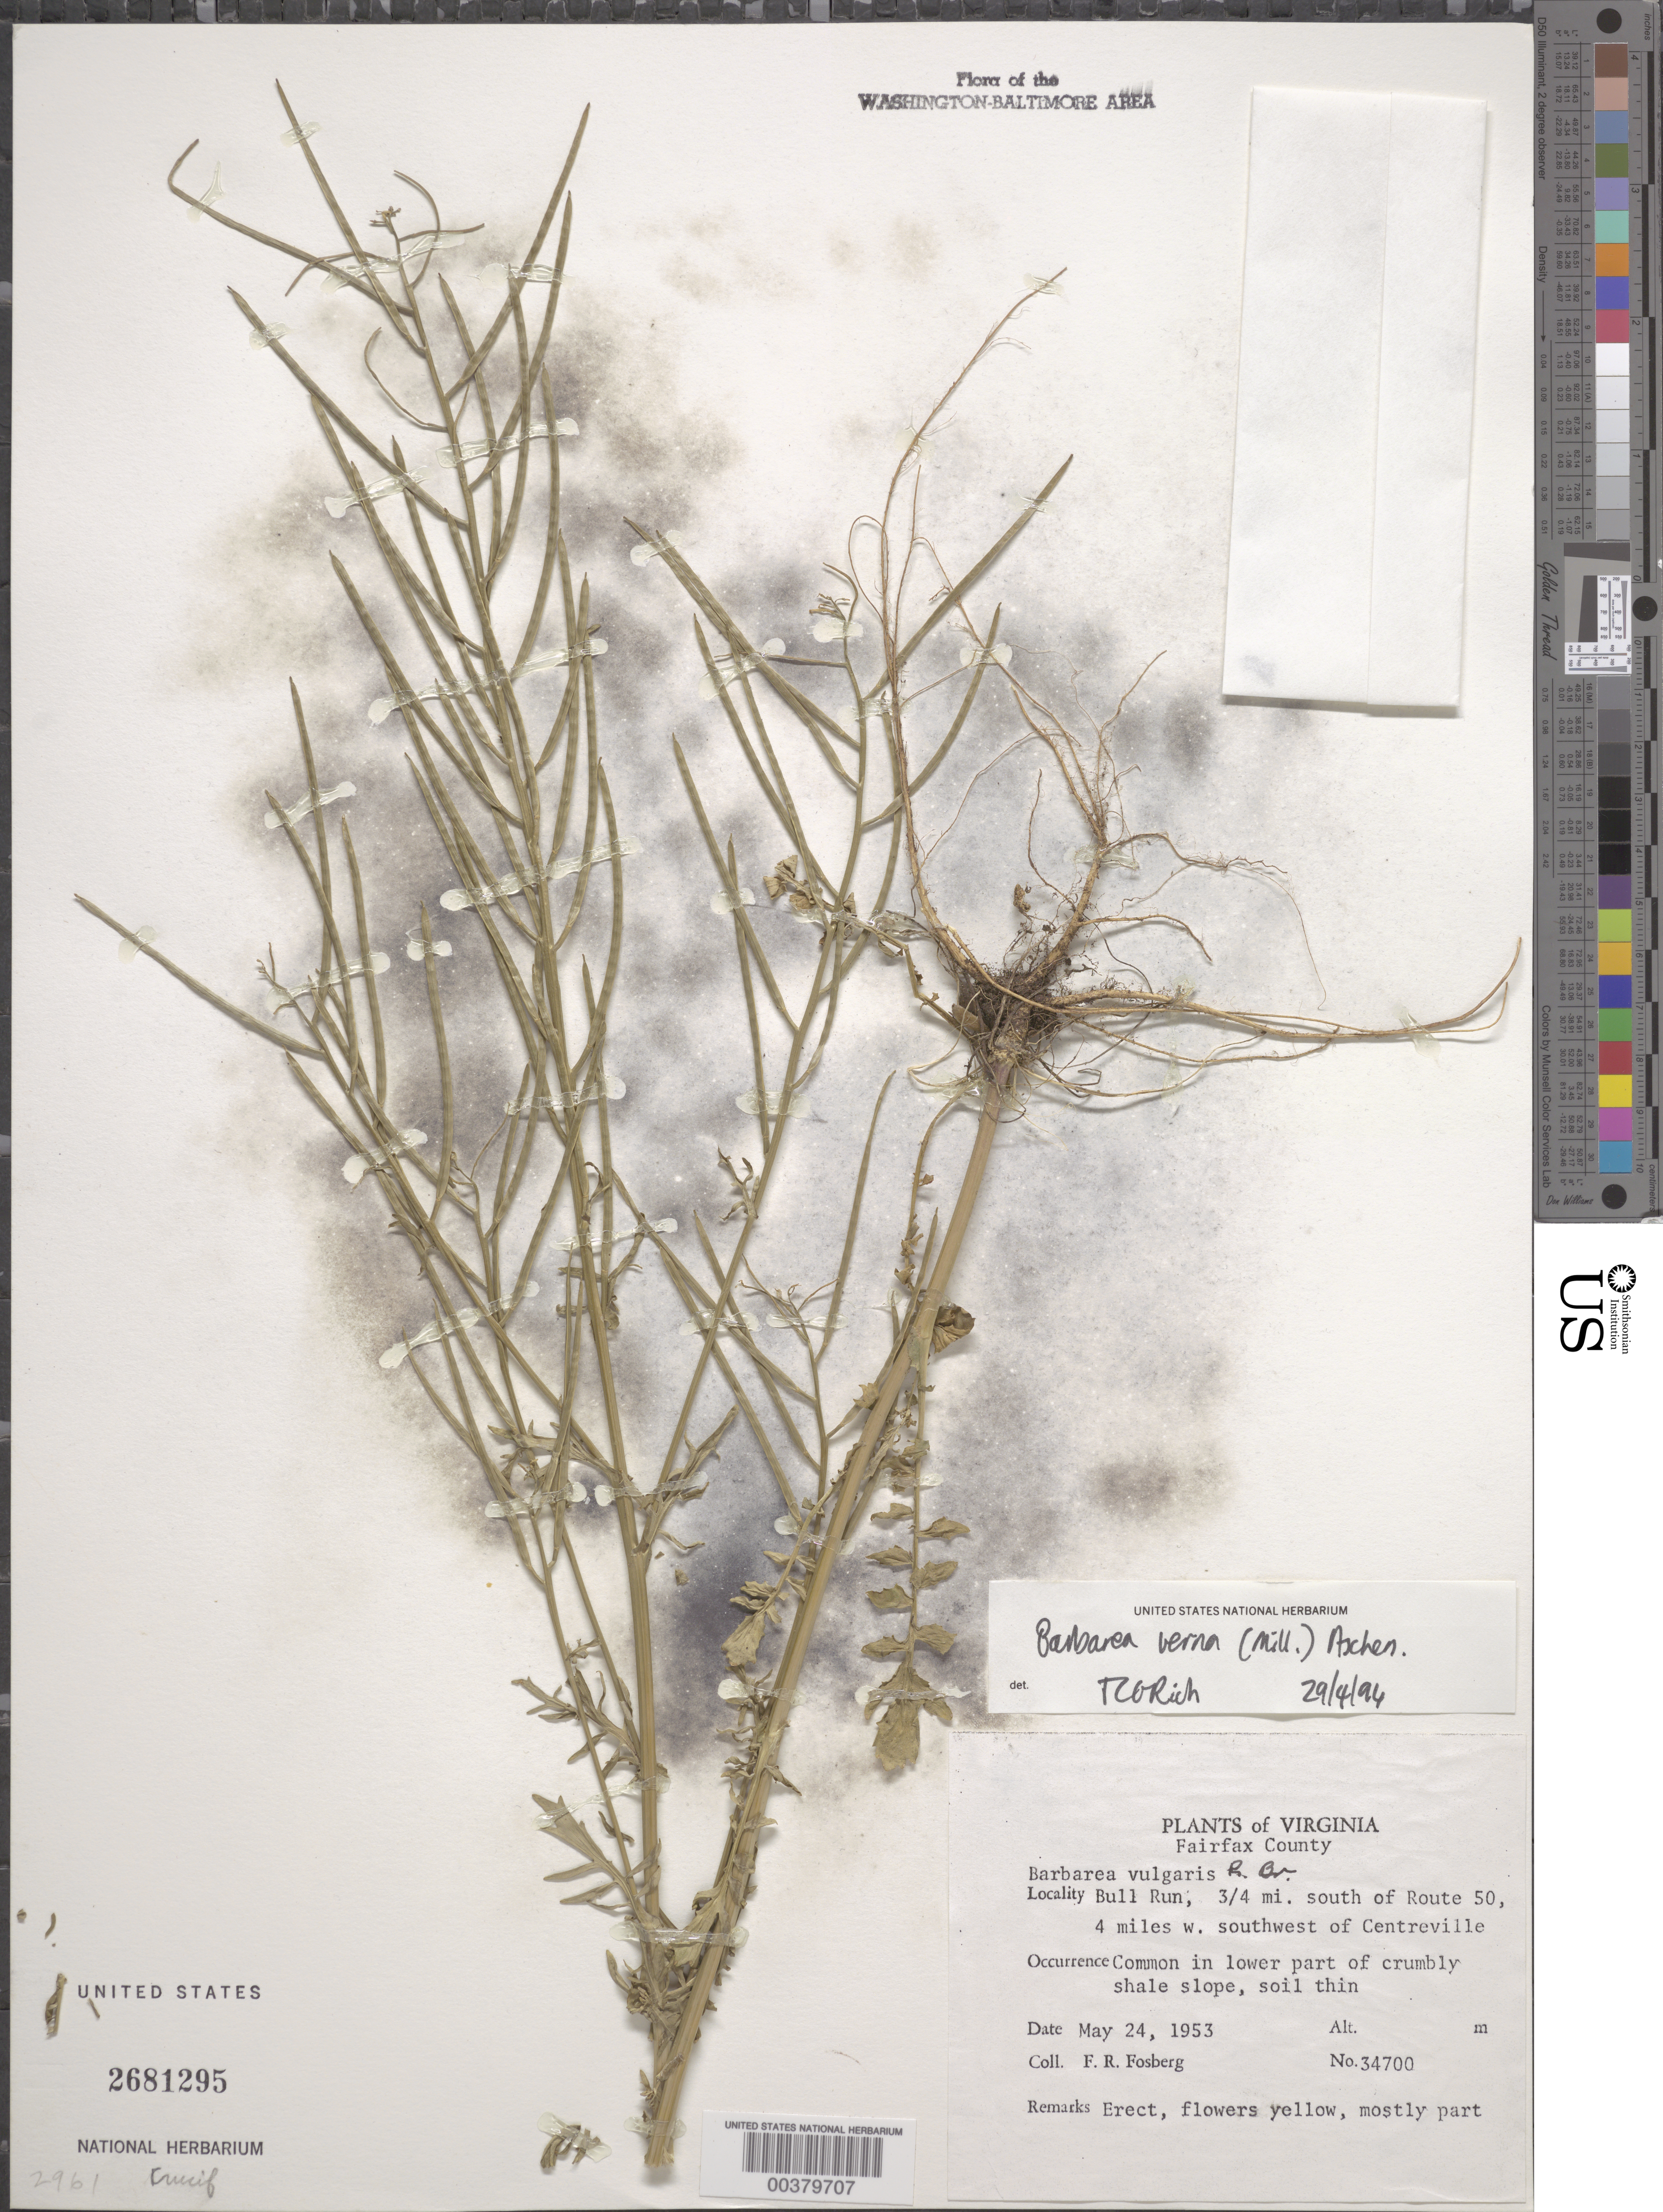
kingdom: Plantae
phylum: Tracheophyta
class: Magnoliopsida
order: Brassicales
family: Brassicaceae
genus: Barbarea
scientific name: Barbarea verna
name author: (Mill.) Asch.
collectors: F. R. Fosberg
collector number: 34700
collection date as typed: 24 May 1953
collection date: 1953-05-24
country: United States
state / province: Virginia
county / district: Fairfax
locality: Bull Run, south of Route 50 and west-southwest of Centreville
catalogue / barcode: US 2681295